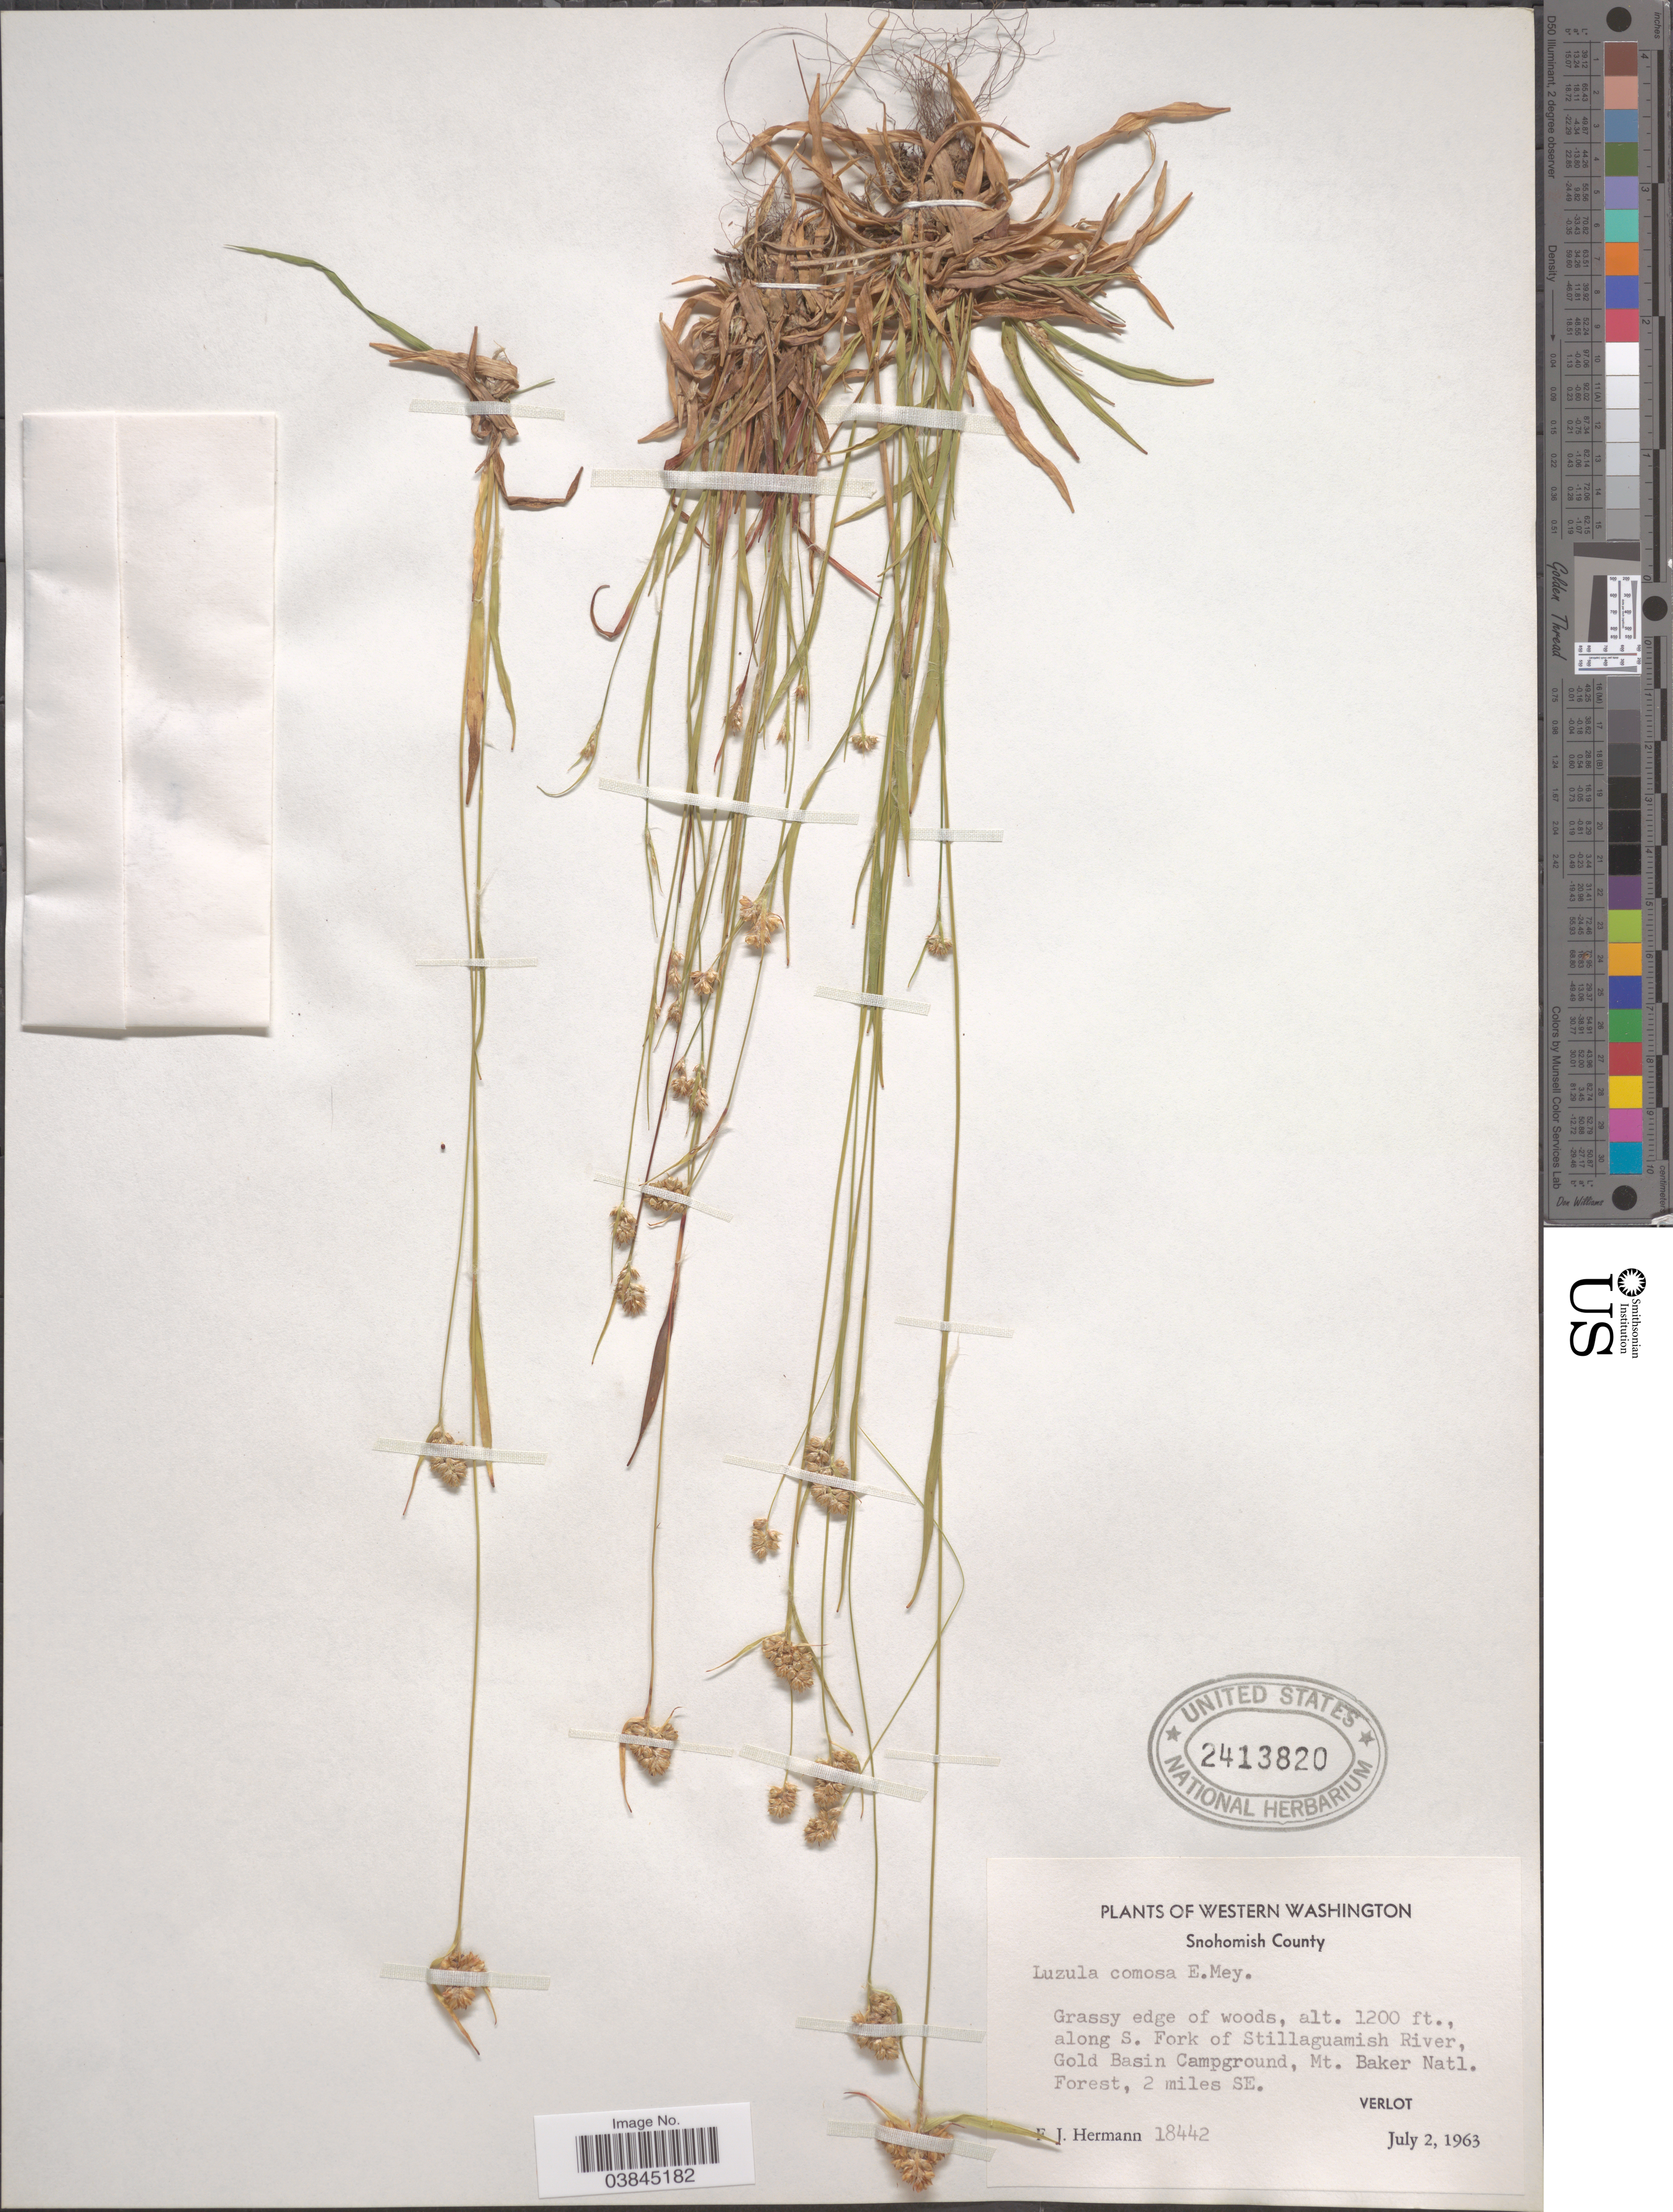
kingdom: Plantae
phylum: Tracheophyta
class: Liliopsida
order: Poales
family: Juncaceae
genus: Luzula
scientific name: Luzula campestris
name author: (L.) DC.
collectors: F. J. Hermann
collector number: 18442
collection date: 1963-07-02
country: United States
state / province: Washington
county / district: Snohomish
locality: Western Washington. Snohomish County. Along S. Fork of Stillaguamish River, Gold Basin Campground, Mt. Baker Natl. Forest, 2 miles SE. Verlot.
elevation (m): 366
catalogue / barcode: US 2413820